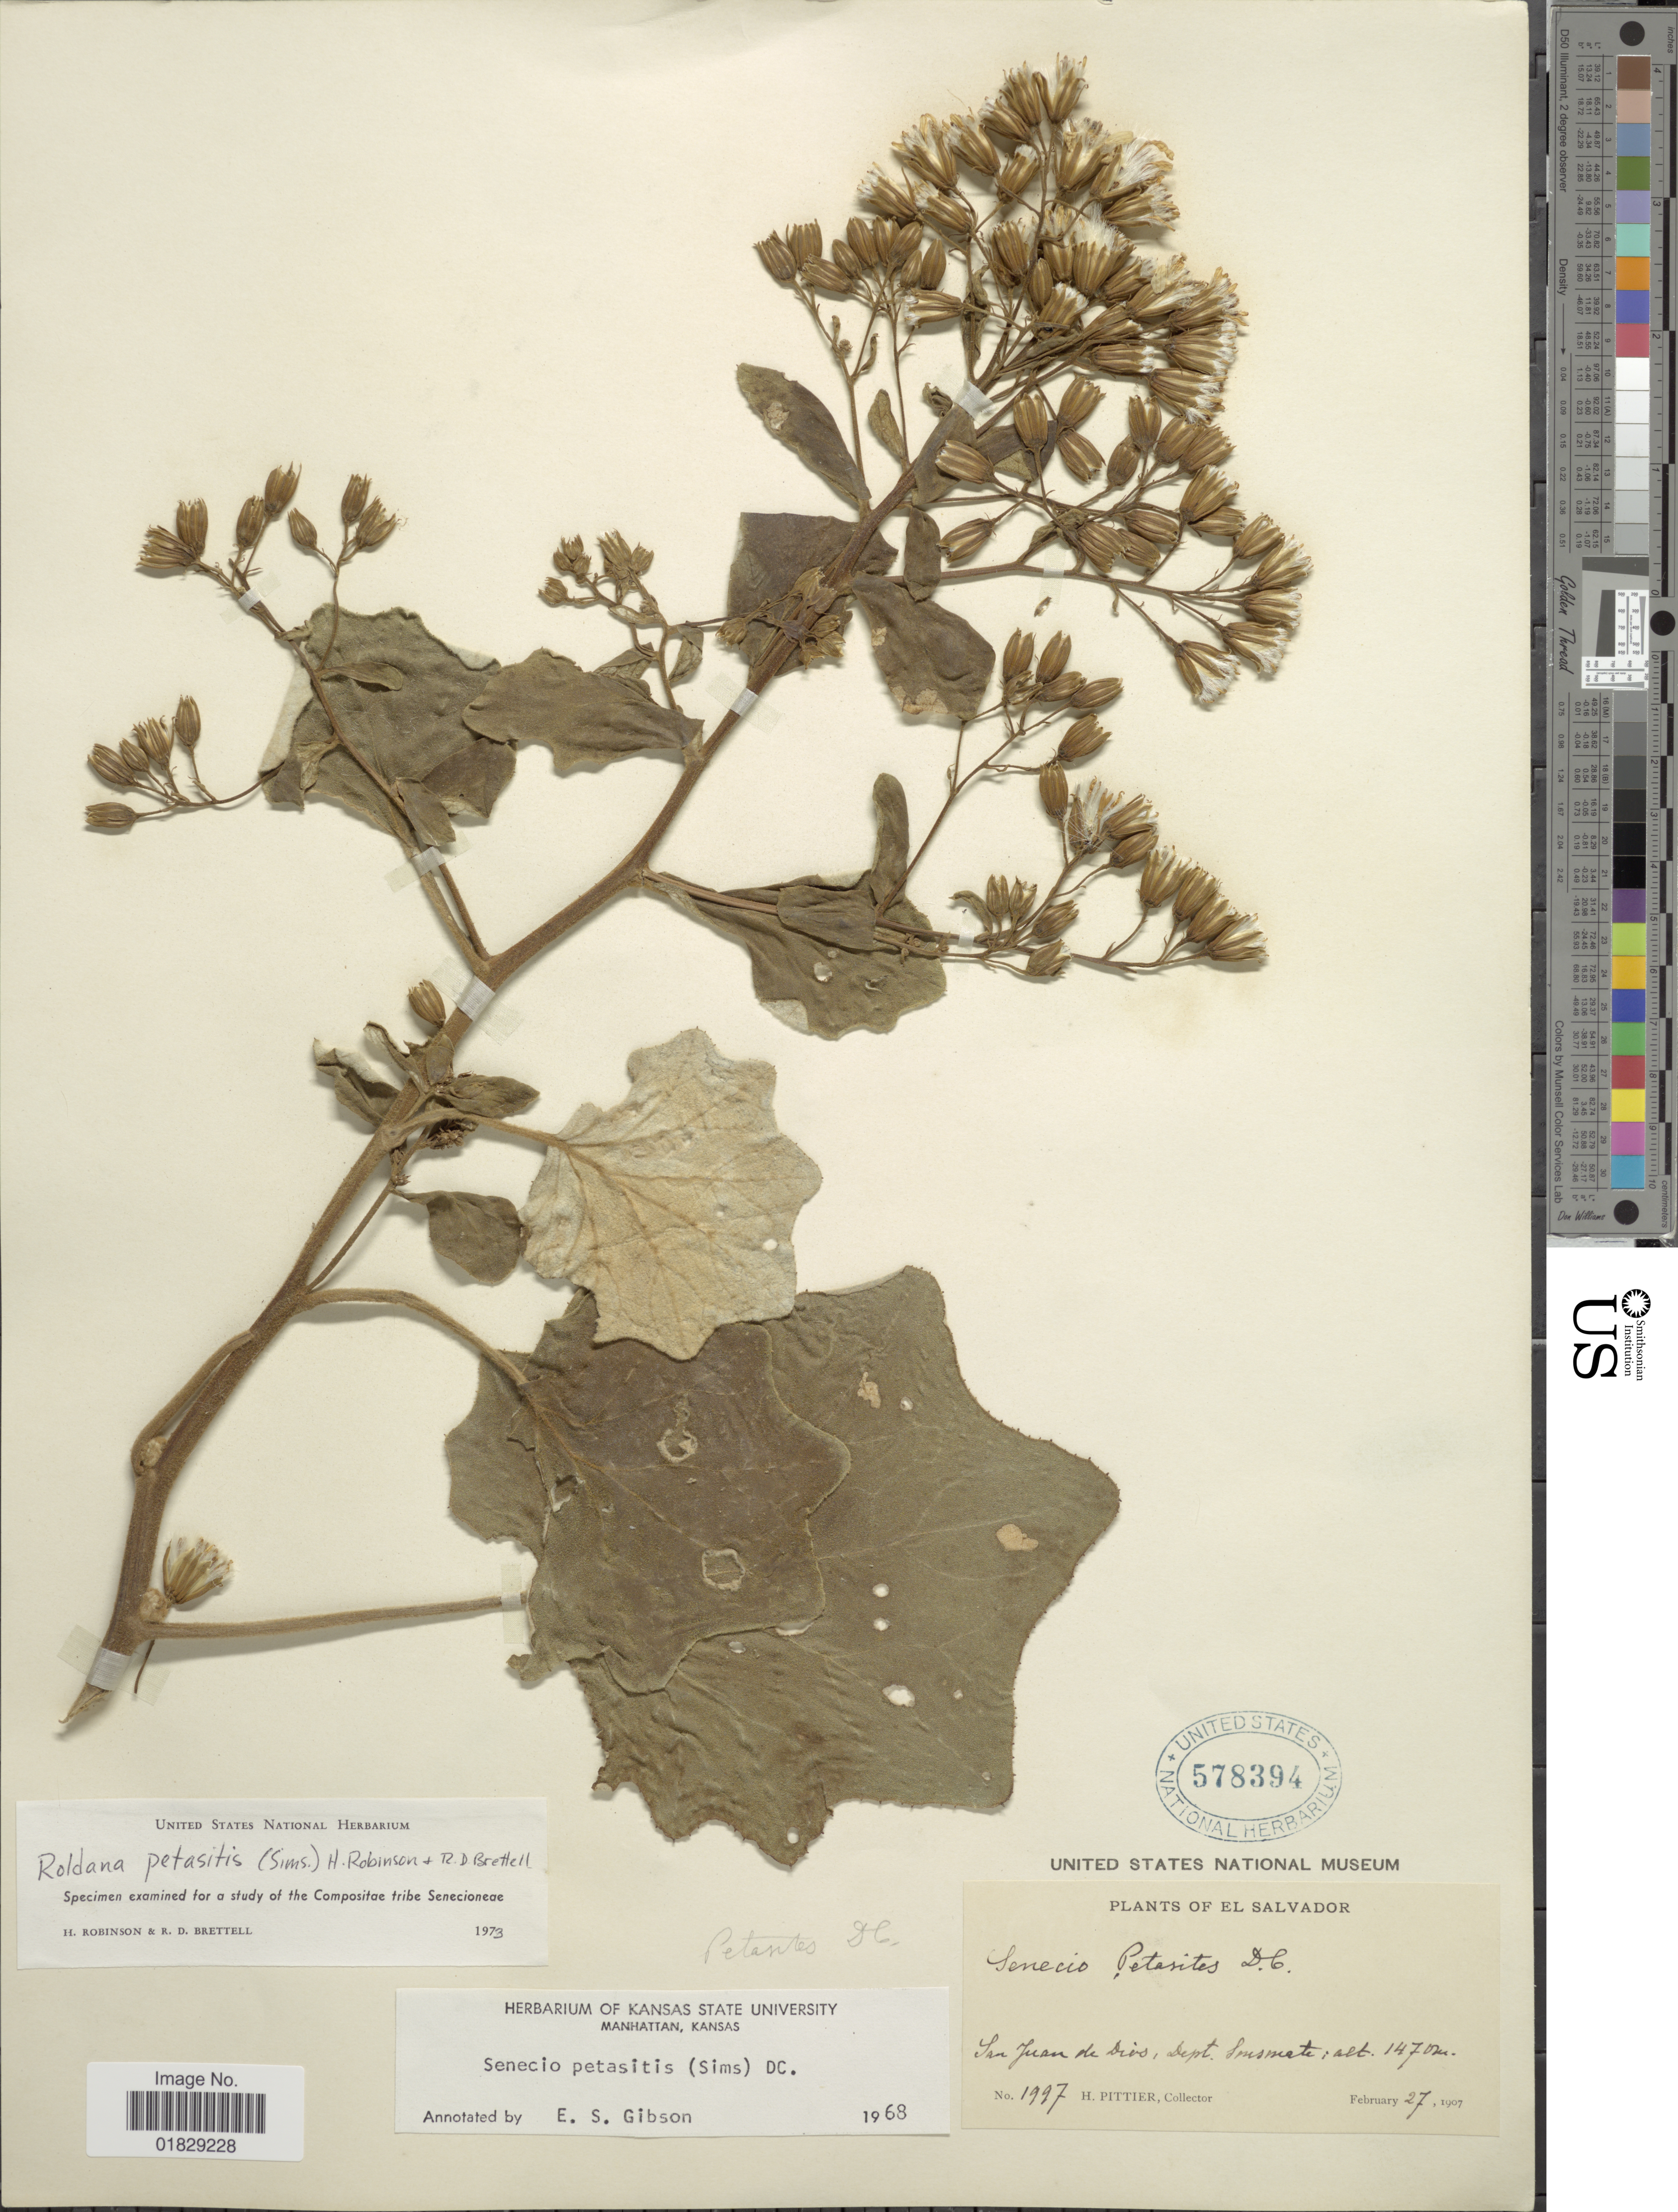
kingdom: Plantae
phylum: Tracheophyta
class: Magnoliopsida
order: Asterales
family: Asteraceae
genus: Roldana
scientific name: Roldana petasitis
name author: (Sims) H. Rob. & Brettell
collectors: H. F. Pittier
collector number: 1997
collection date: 1907-02-27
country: El Salvador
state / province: Sonsonate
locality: San Juan de Dios, Dept. Sonsonate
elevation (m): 1470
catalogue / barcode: US 578394